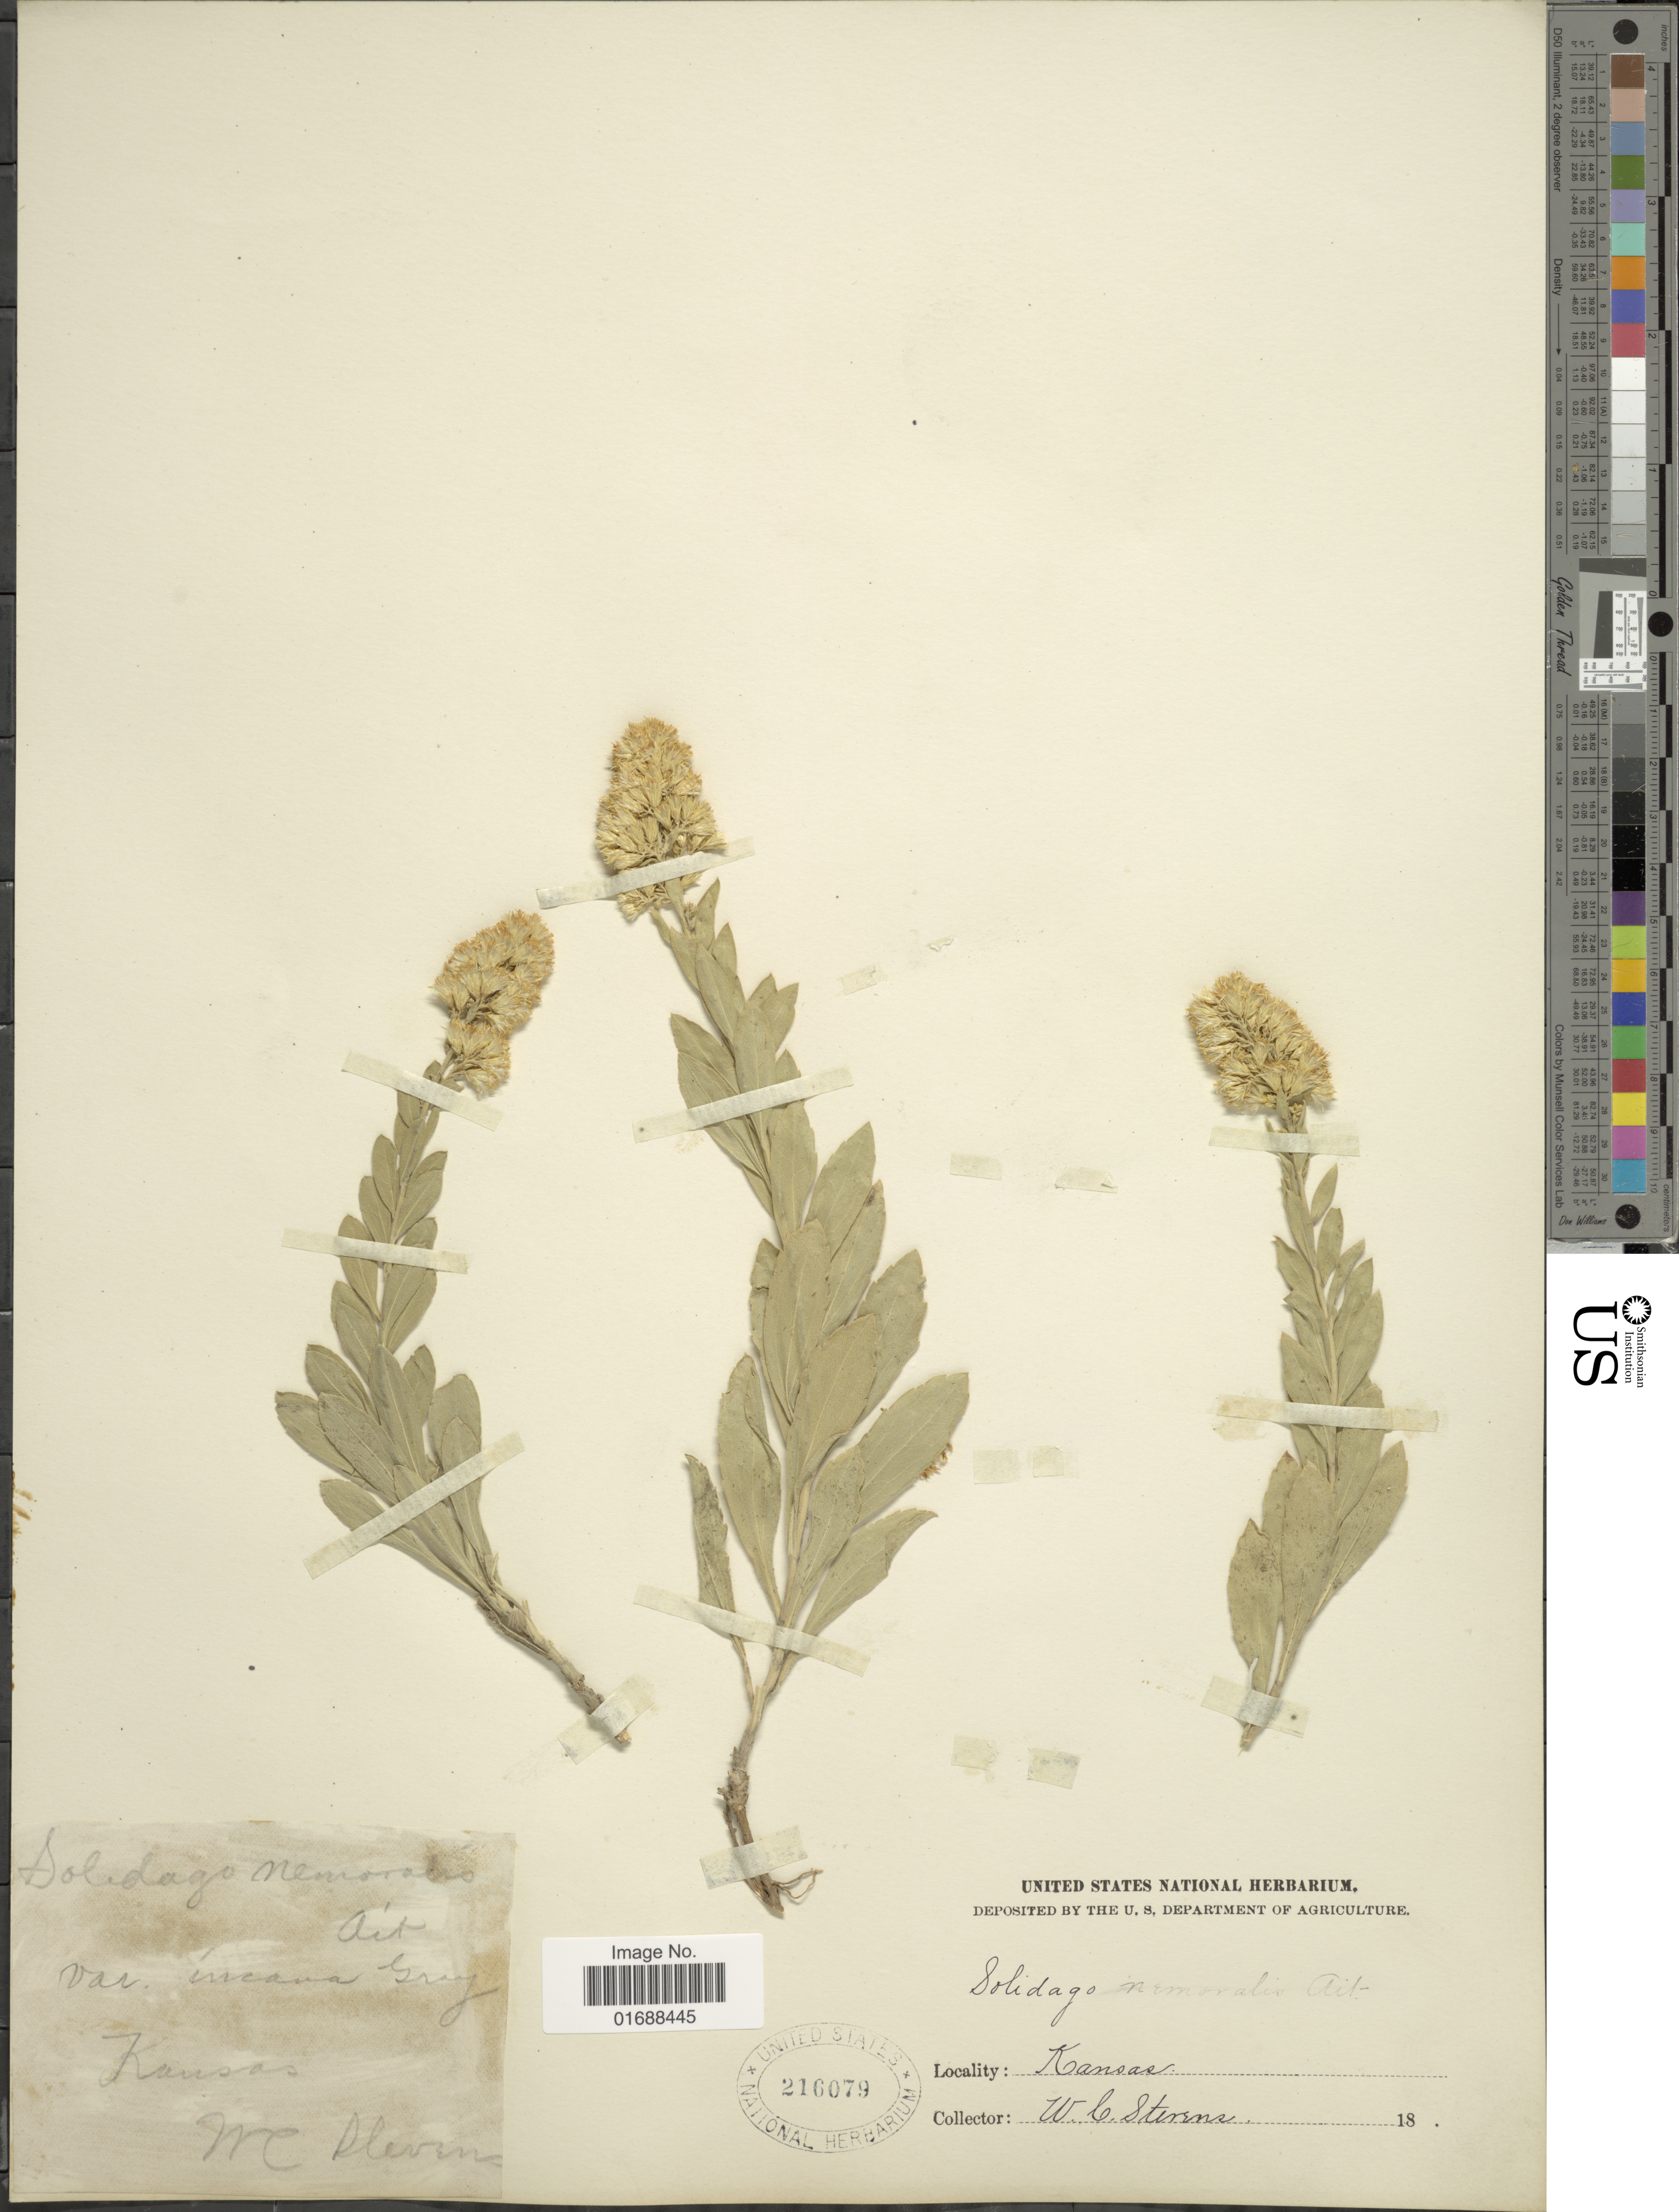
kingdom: Plantae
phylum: Tracheophyta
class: Magnoliopsida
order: Asterales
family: Asteraceae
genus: Solidago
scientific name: Solidago mollis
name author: Bartl.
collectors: W. C. Stevens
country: United States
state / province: Kansas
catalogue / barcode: US 216079